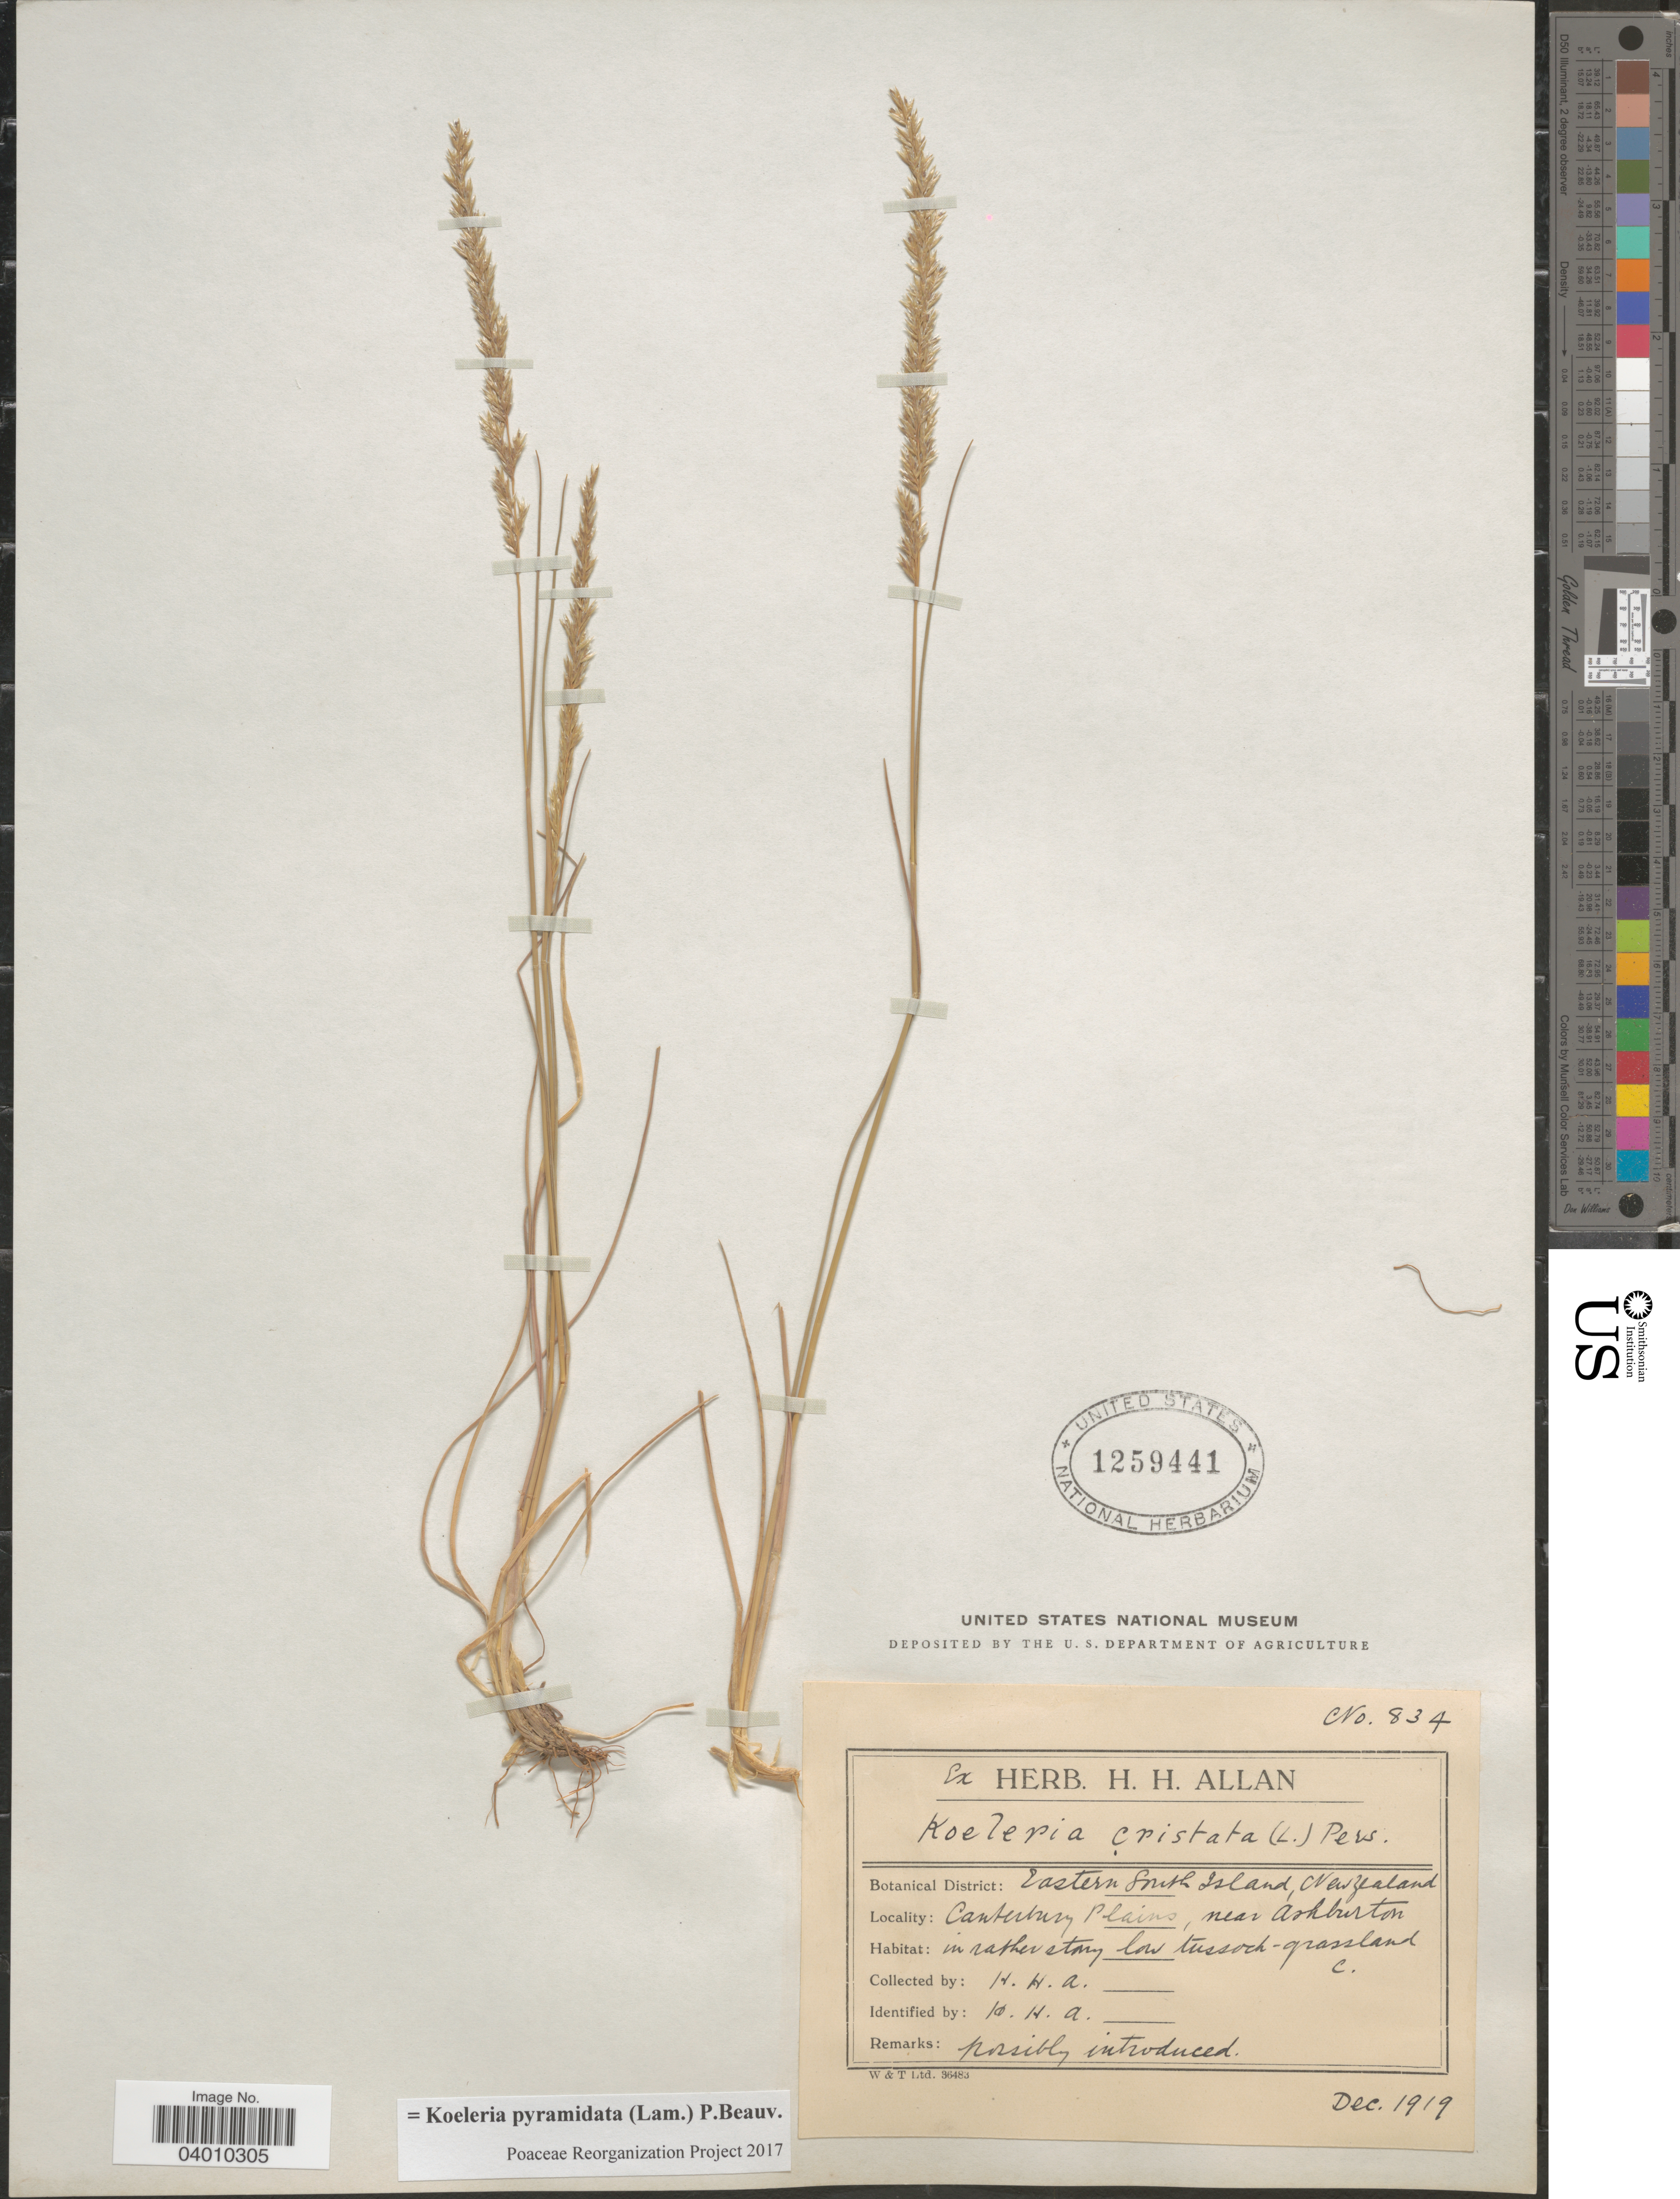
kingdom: Plantae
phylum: Tracheophyta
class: Liliopsida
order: Poales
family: Poaceae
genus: Koeleria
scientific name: Koeleria pyramidata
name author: (Lam.) P. Beauv.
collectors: H. Allan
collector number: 834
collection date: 1919-12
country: New Zealand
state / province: Canterbury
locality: Botanical District: Eastern South Island. Canterbury Plains, near Ashburton.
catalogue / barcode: US 1259441